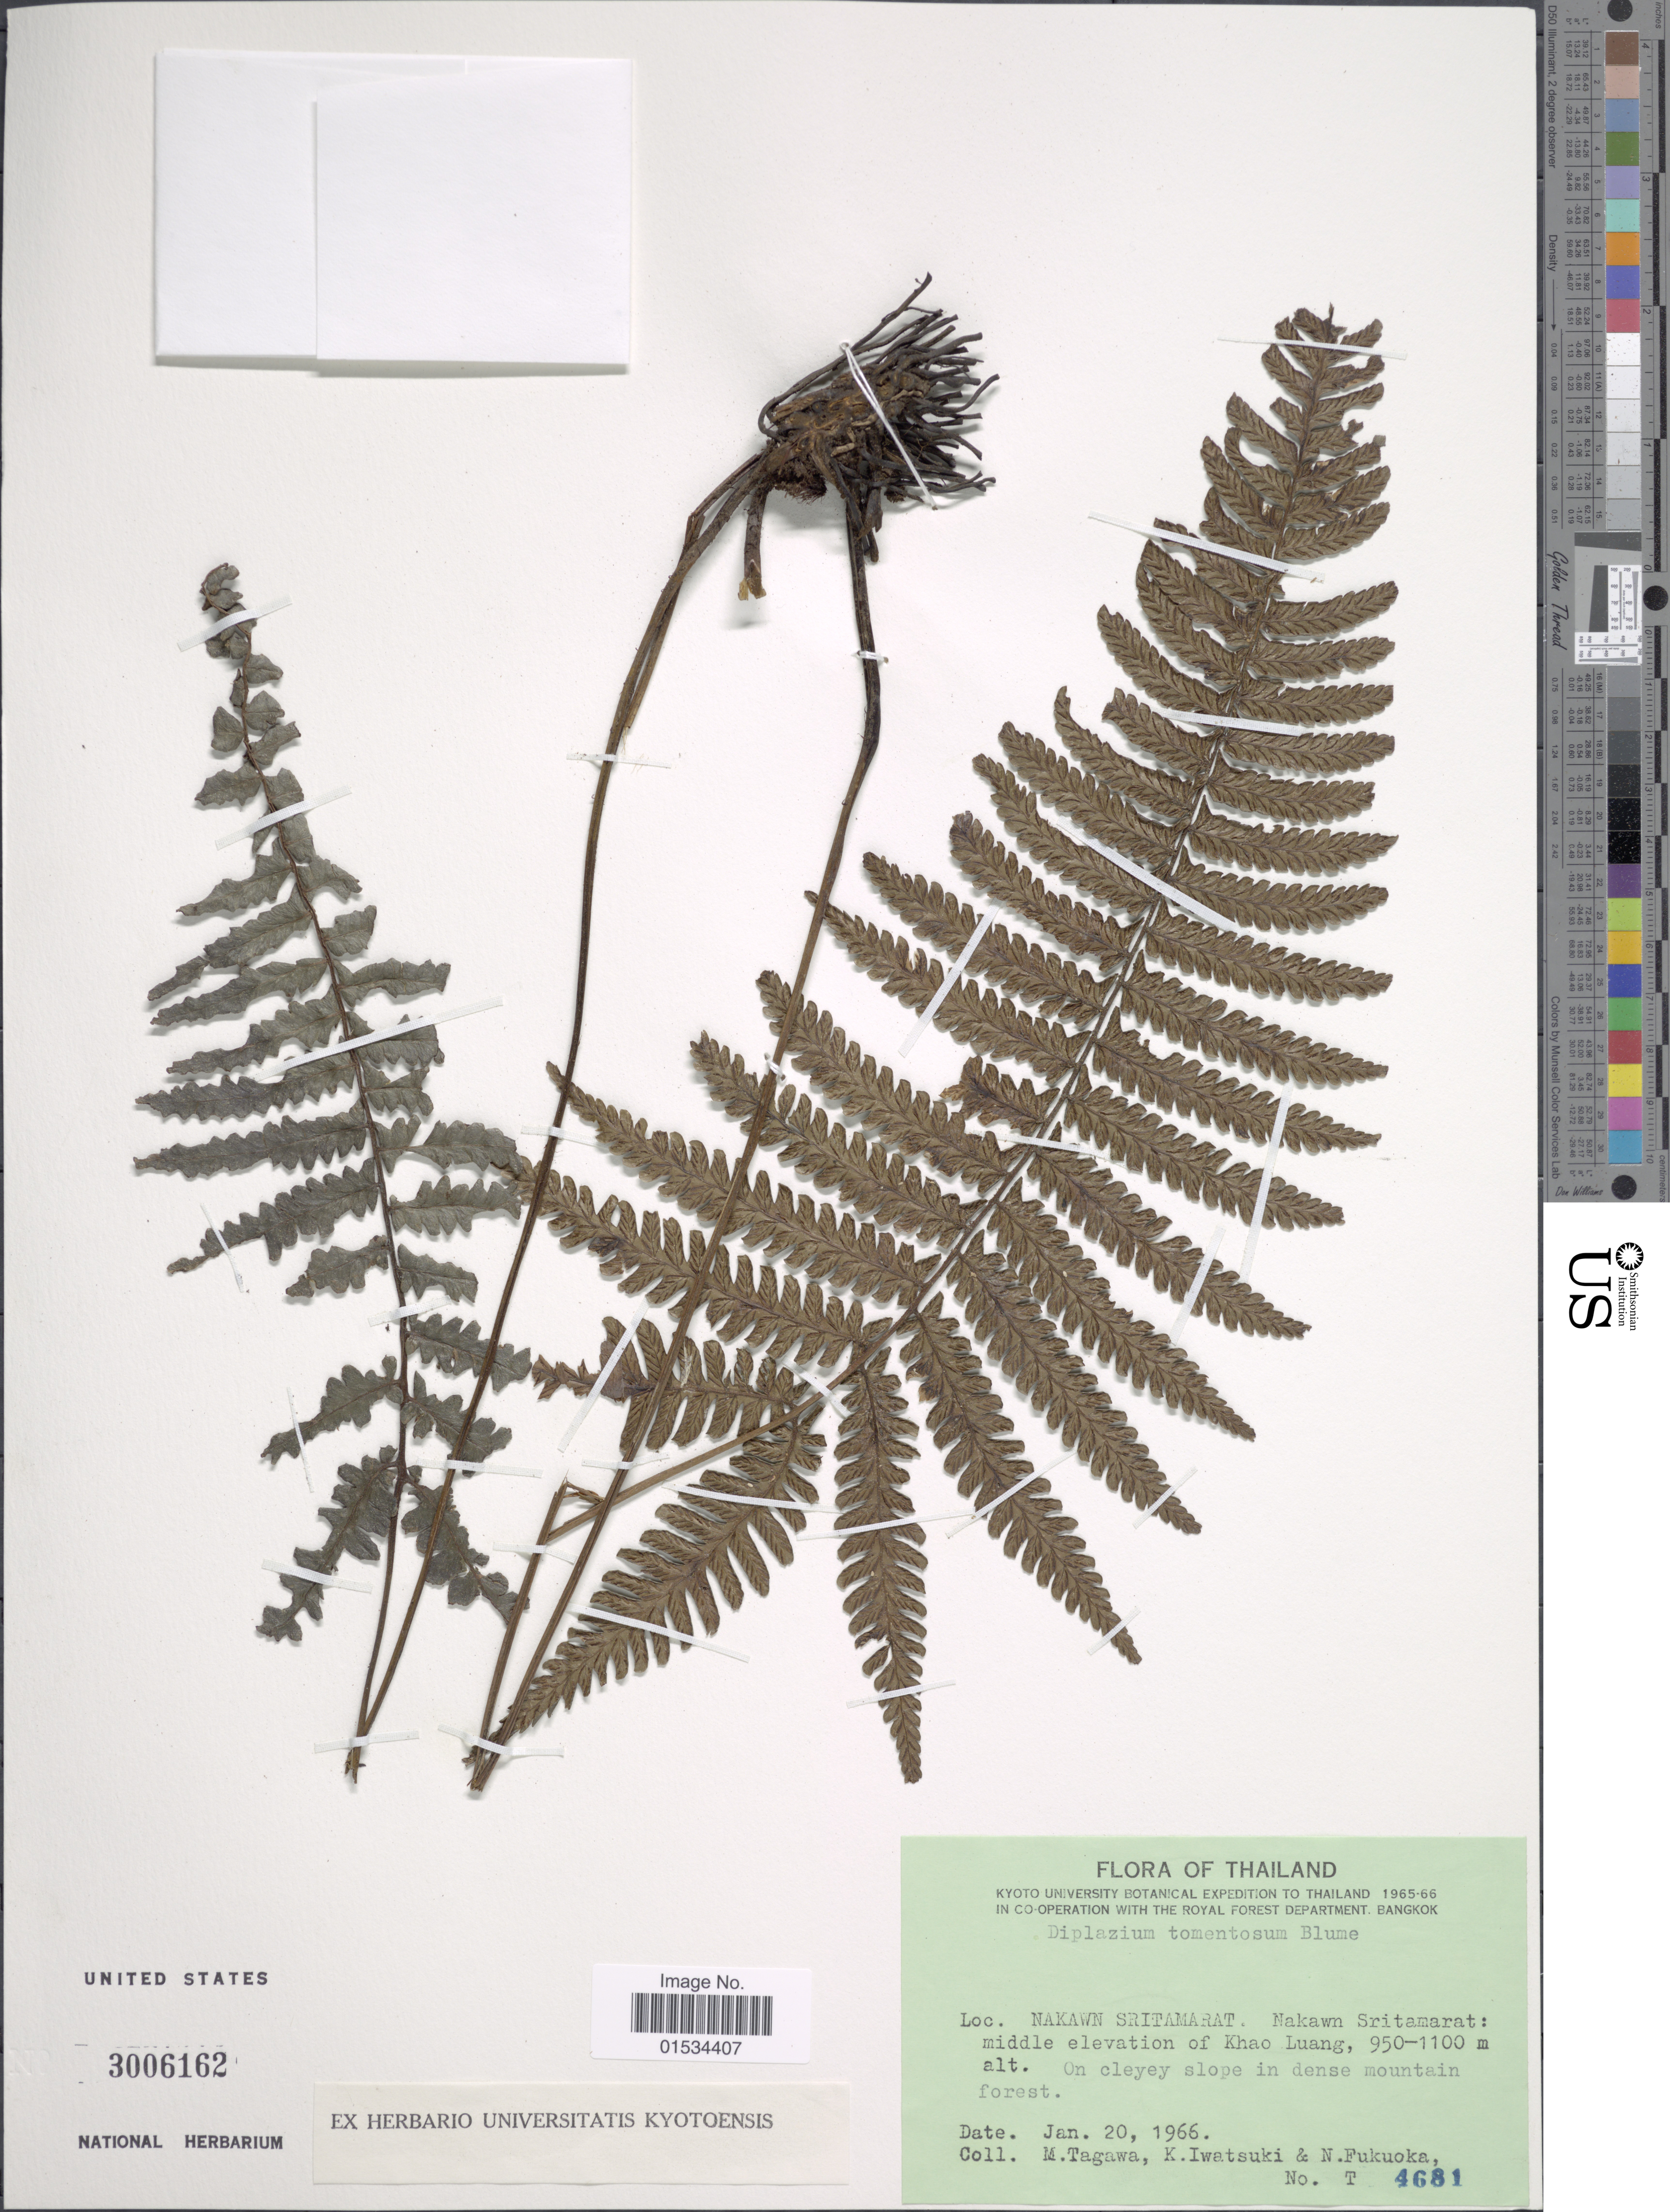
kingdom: Plantae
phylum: Tracheophyta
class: Polypodiopsida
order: Polypodiales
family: Athyriaceae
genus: Diplazium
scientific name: Diplazium tomentosum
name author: Blume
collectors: M. Tagawa, K. Iwatsuki & N. Fukuoka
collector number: T 4681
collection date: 1966-01-20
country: Thailand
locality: Nakawn Sritamarat, Khao Luang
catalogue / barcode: US 3006162